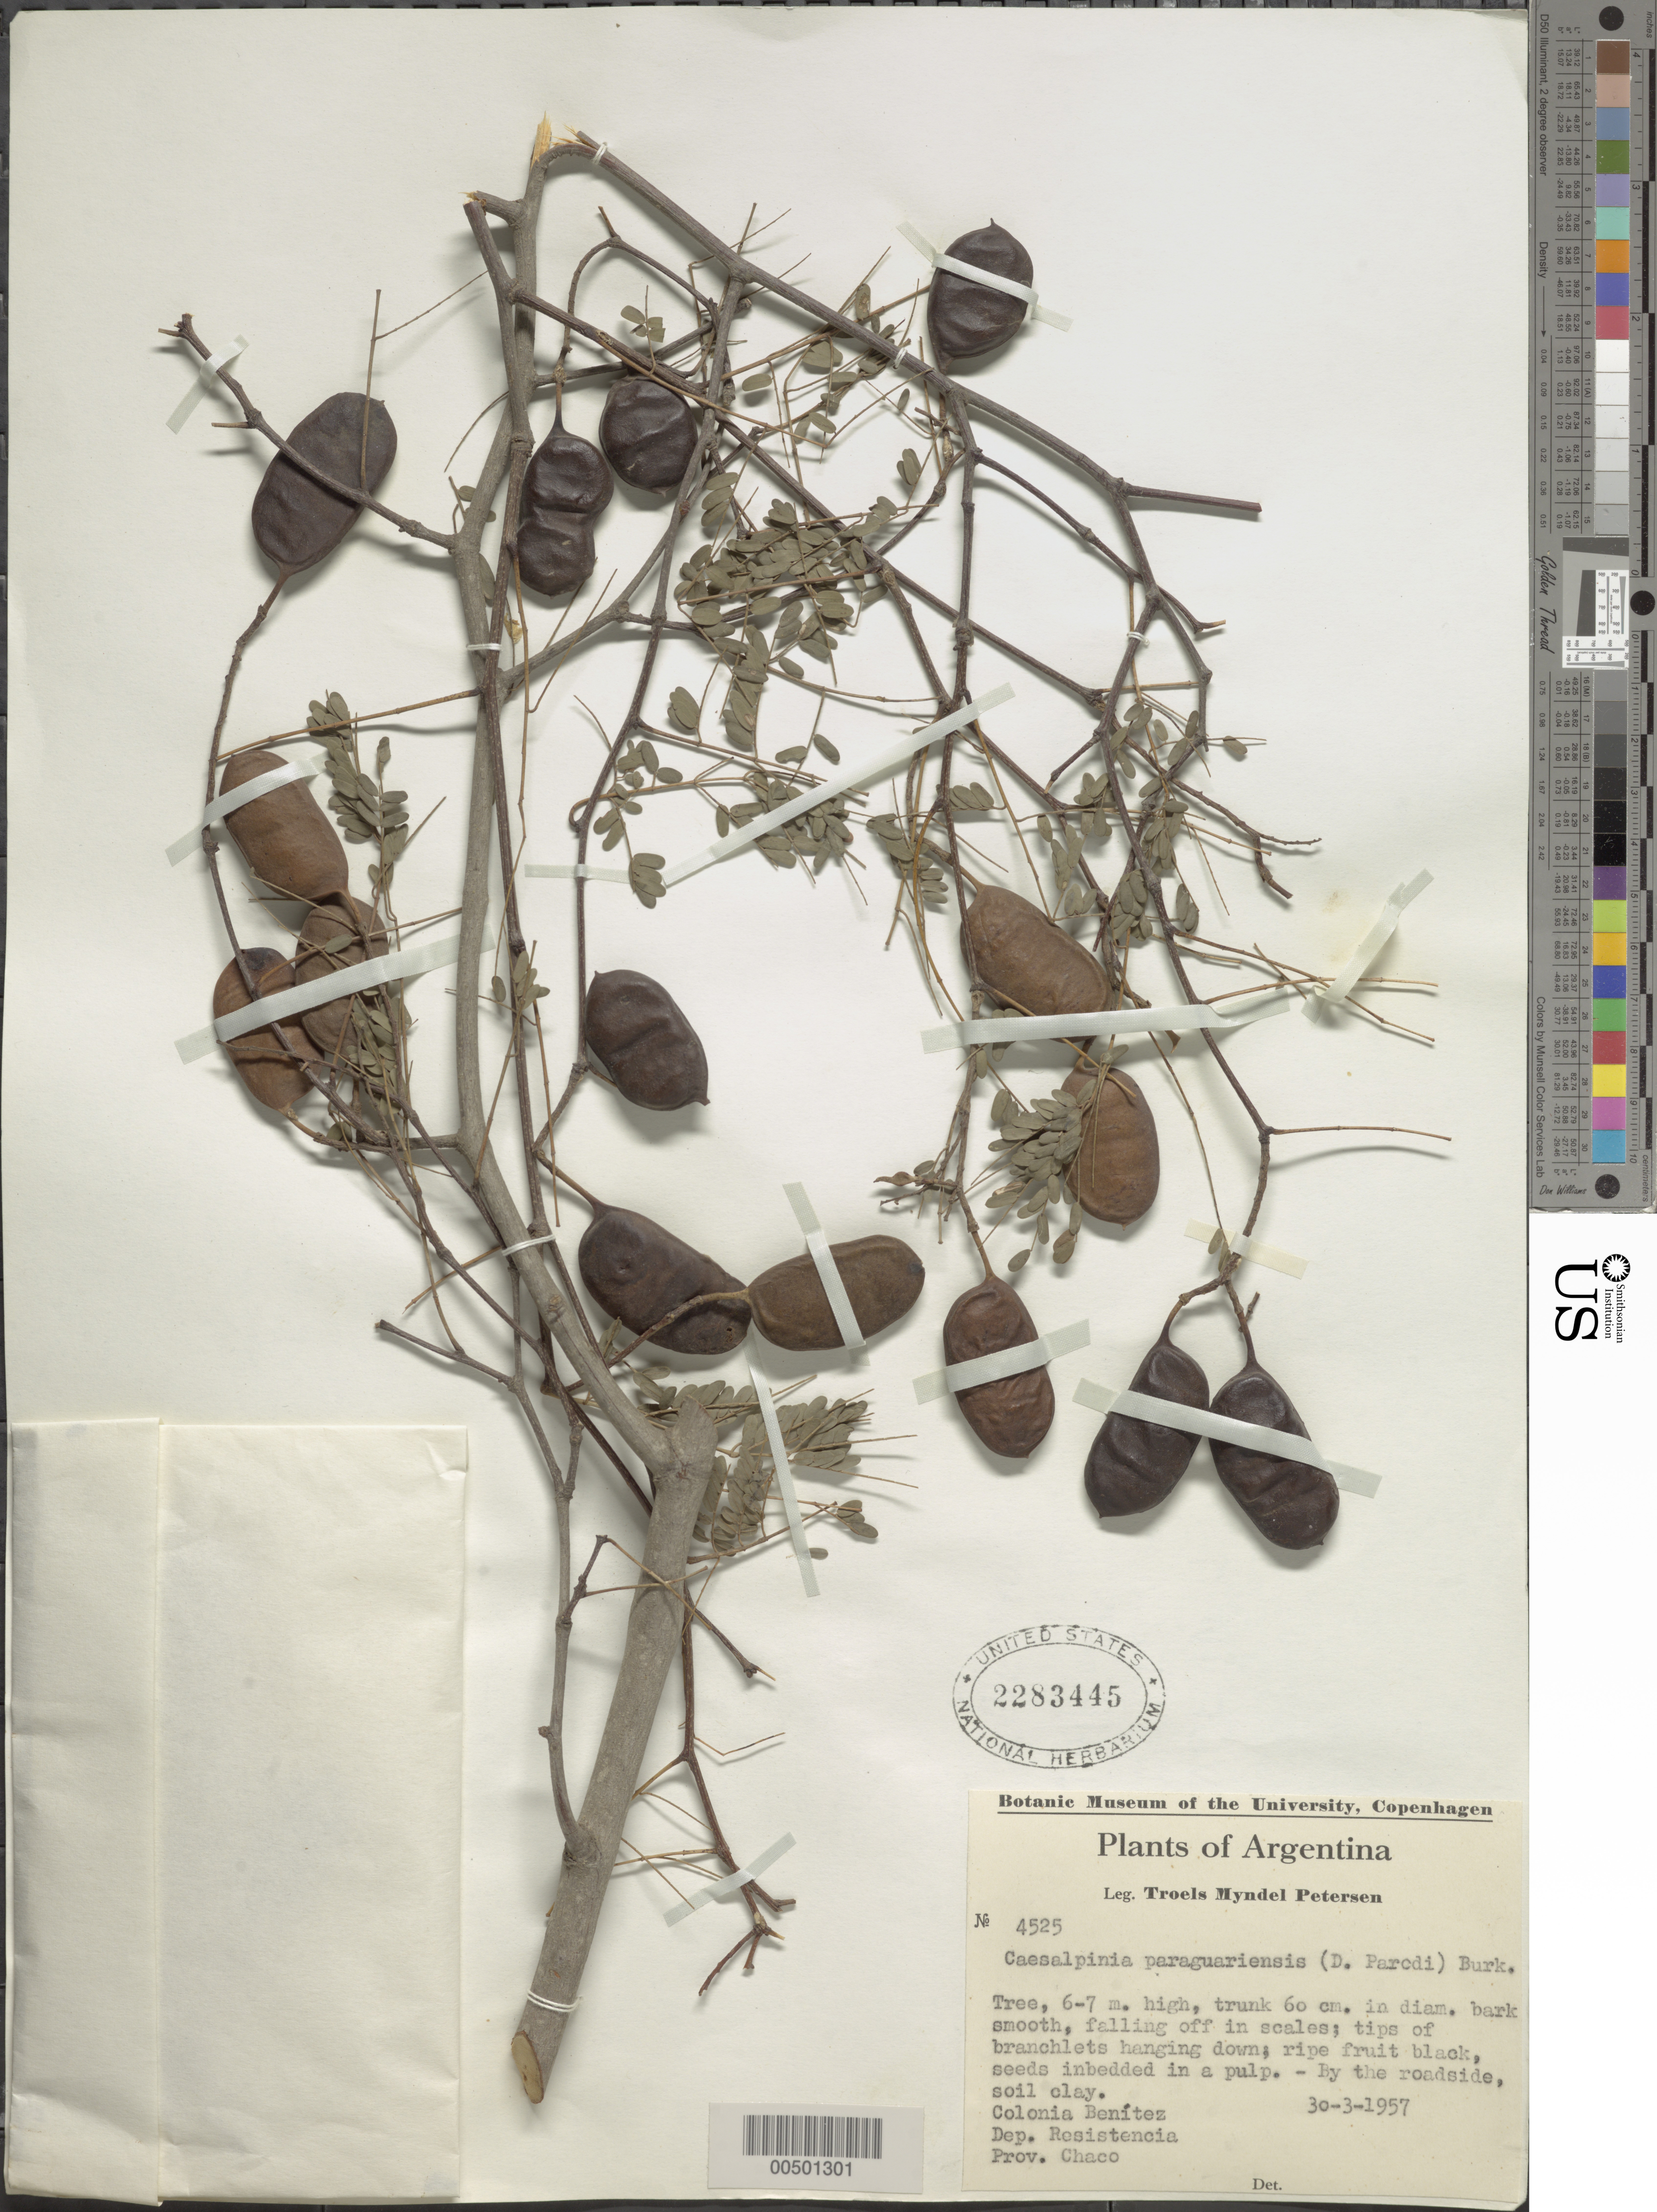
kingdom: Plantae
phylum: Tracheophyta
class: Magnoliopsida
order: Fabales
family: Fabaceae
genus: Libidibia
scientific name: Libidibia paraguariensis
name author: (Parodi) G.P. Lewis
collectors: T. M. Pedersen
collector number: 4525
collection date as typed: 30 Mar 1957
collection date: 1957-03-30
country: Argentina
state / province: Chaco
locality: Dept. Resistencia (?), Colonia Benitez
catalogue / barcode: US 2283445